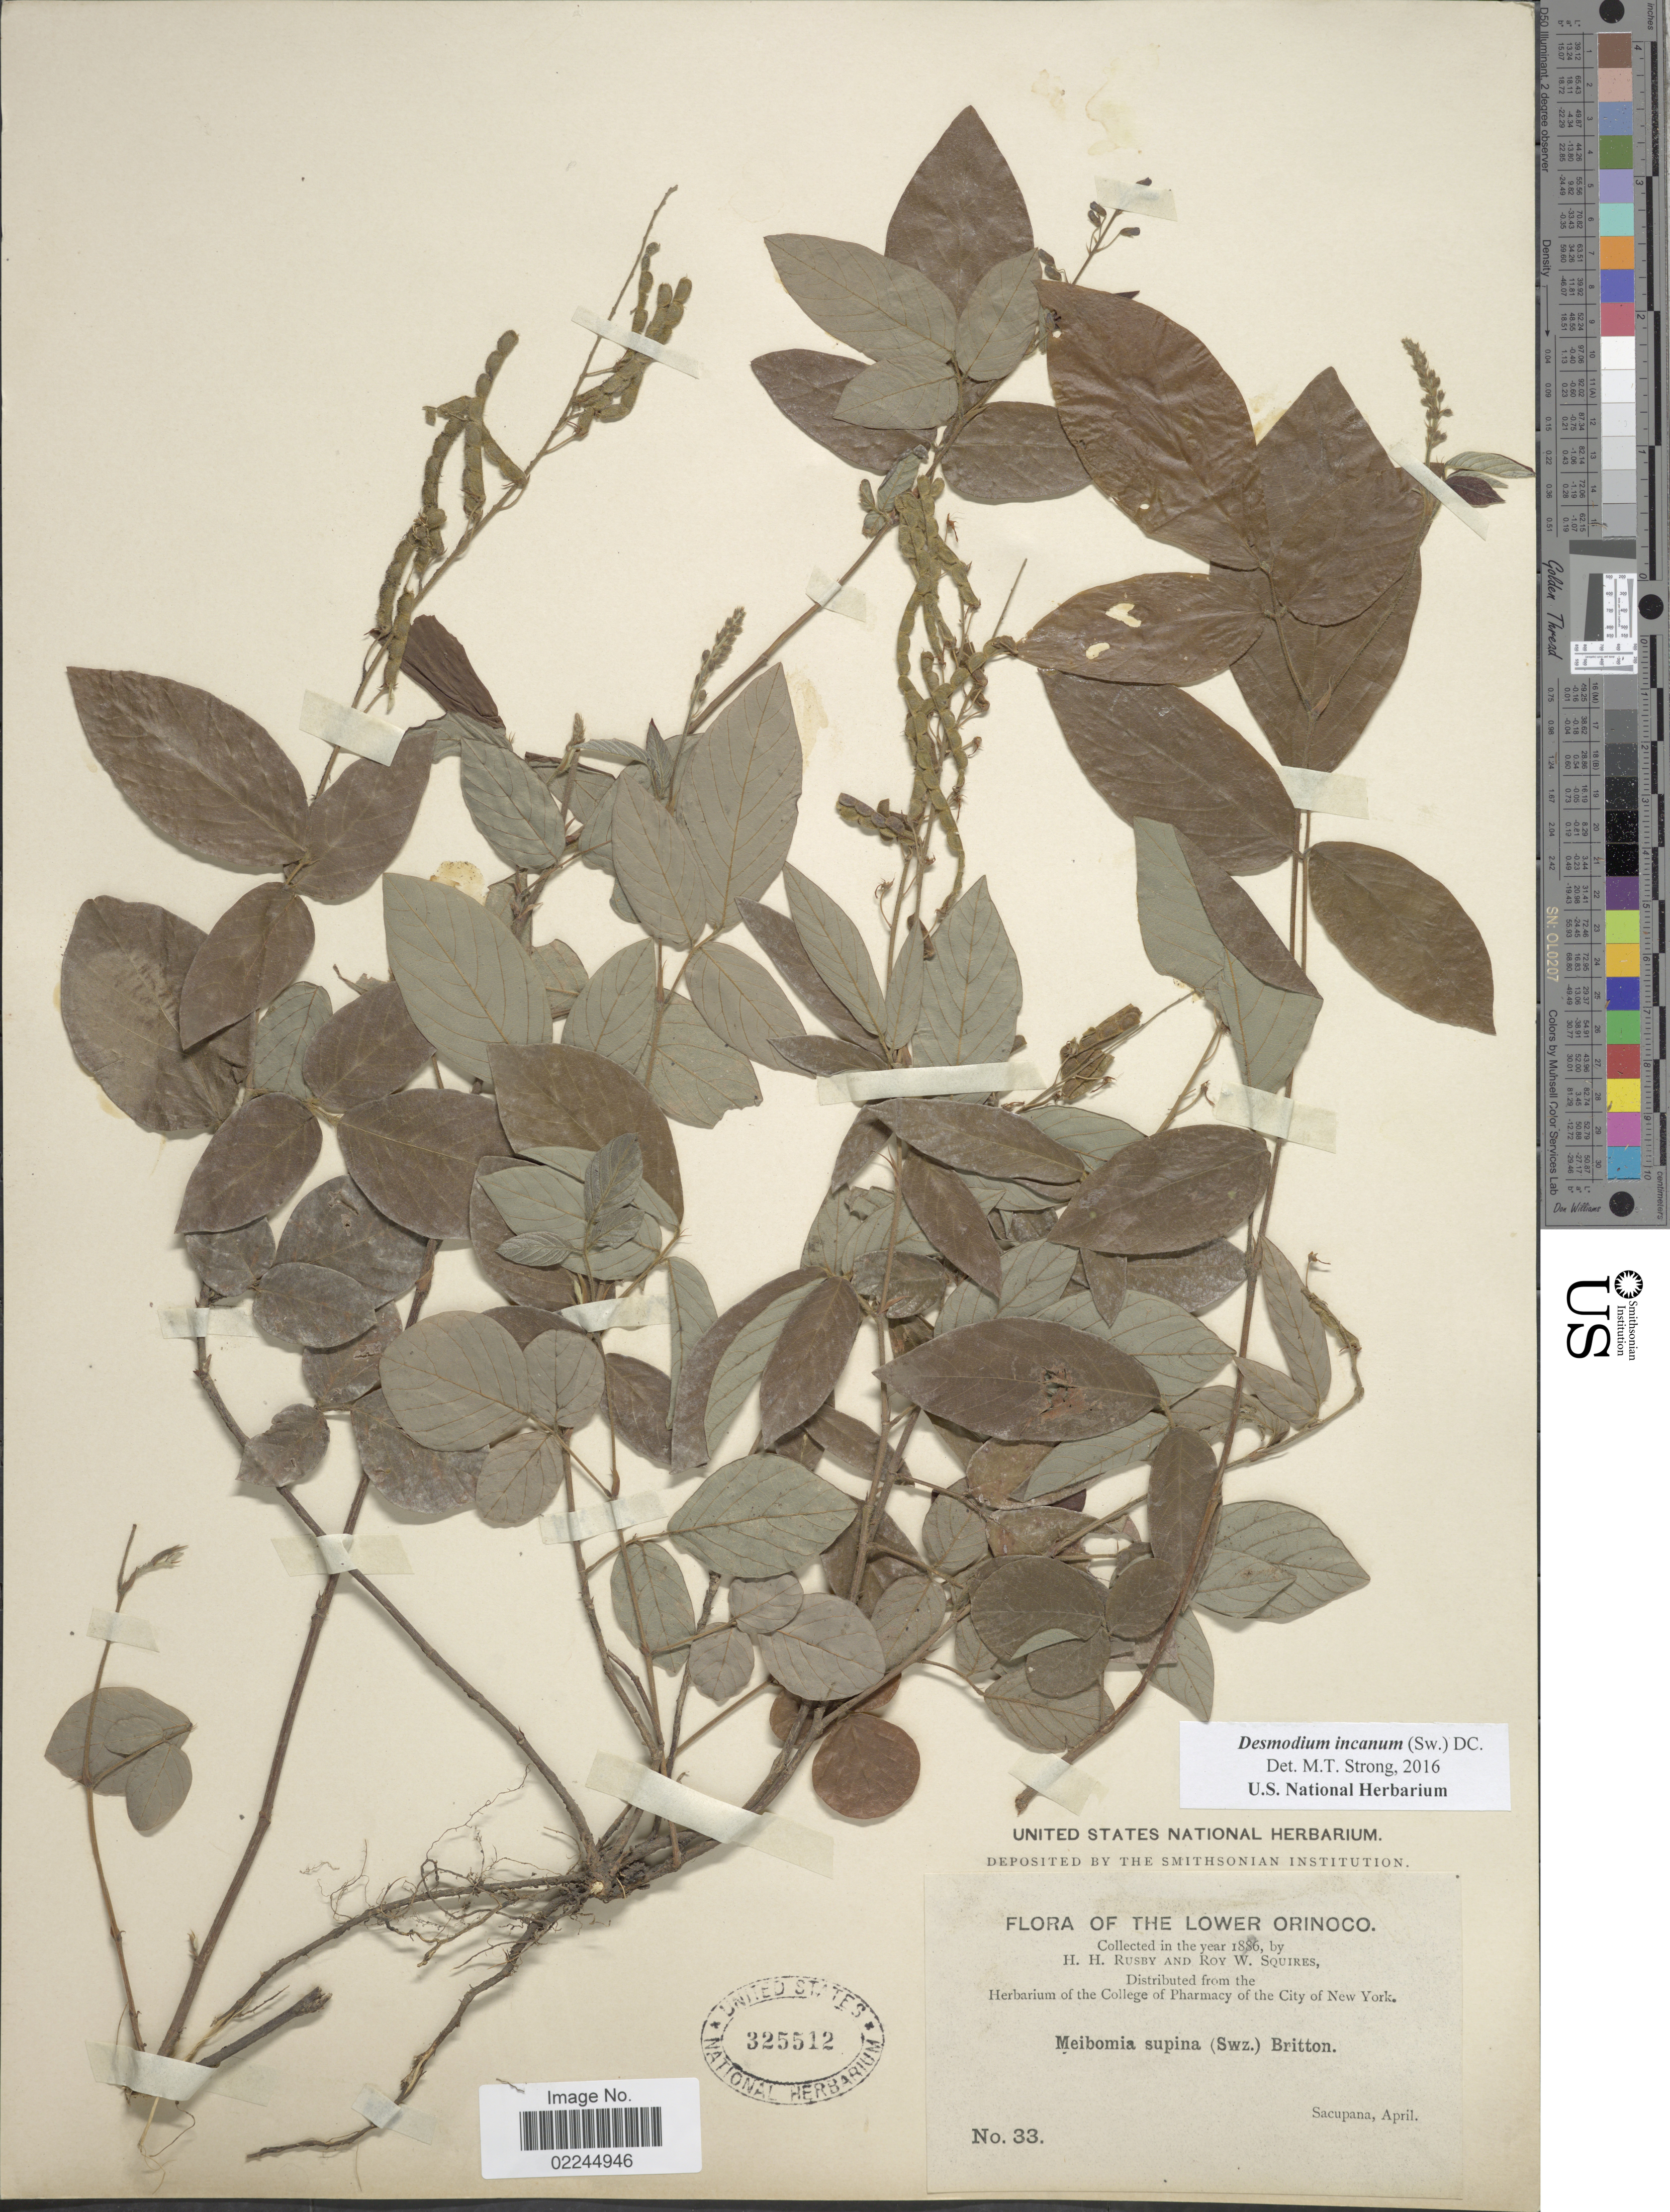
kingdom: Plantae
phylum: Tracheophyta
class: Magnoliopsida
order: Fabales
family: Fabaceae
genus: Desmodium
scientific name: Desmodium incanum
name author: (Sw.) DC.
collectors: H. H. Rusby & R. Squires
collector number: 33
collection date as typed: Apr 1896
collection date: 1896-04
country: Venezuela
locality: Lower Orinoco, Sacupana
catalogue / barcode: US 325512